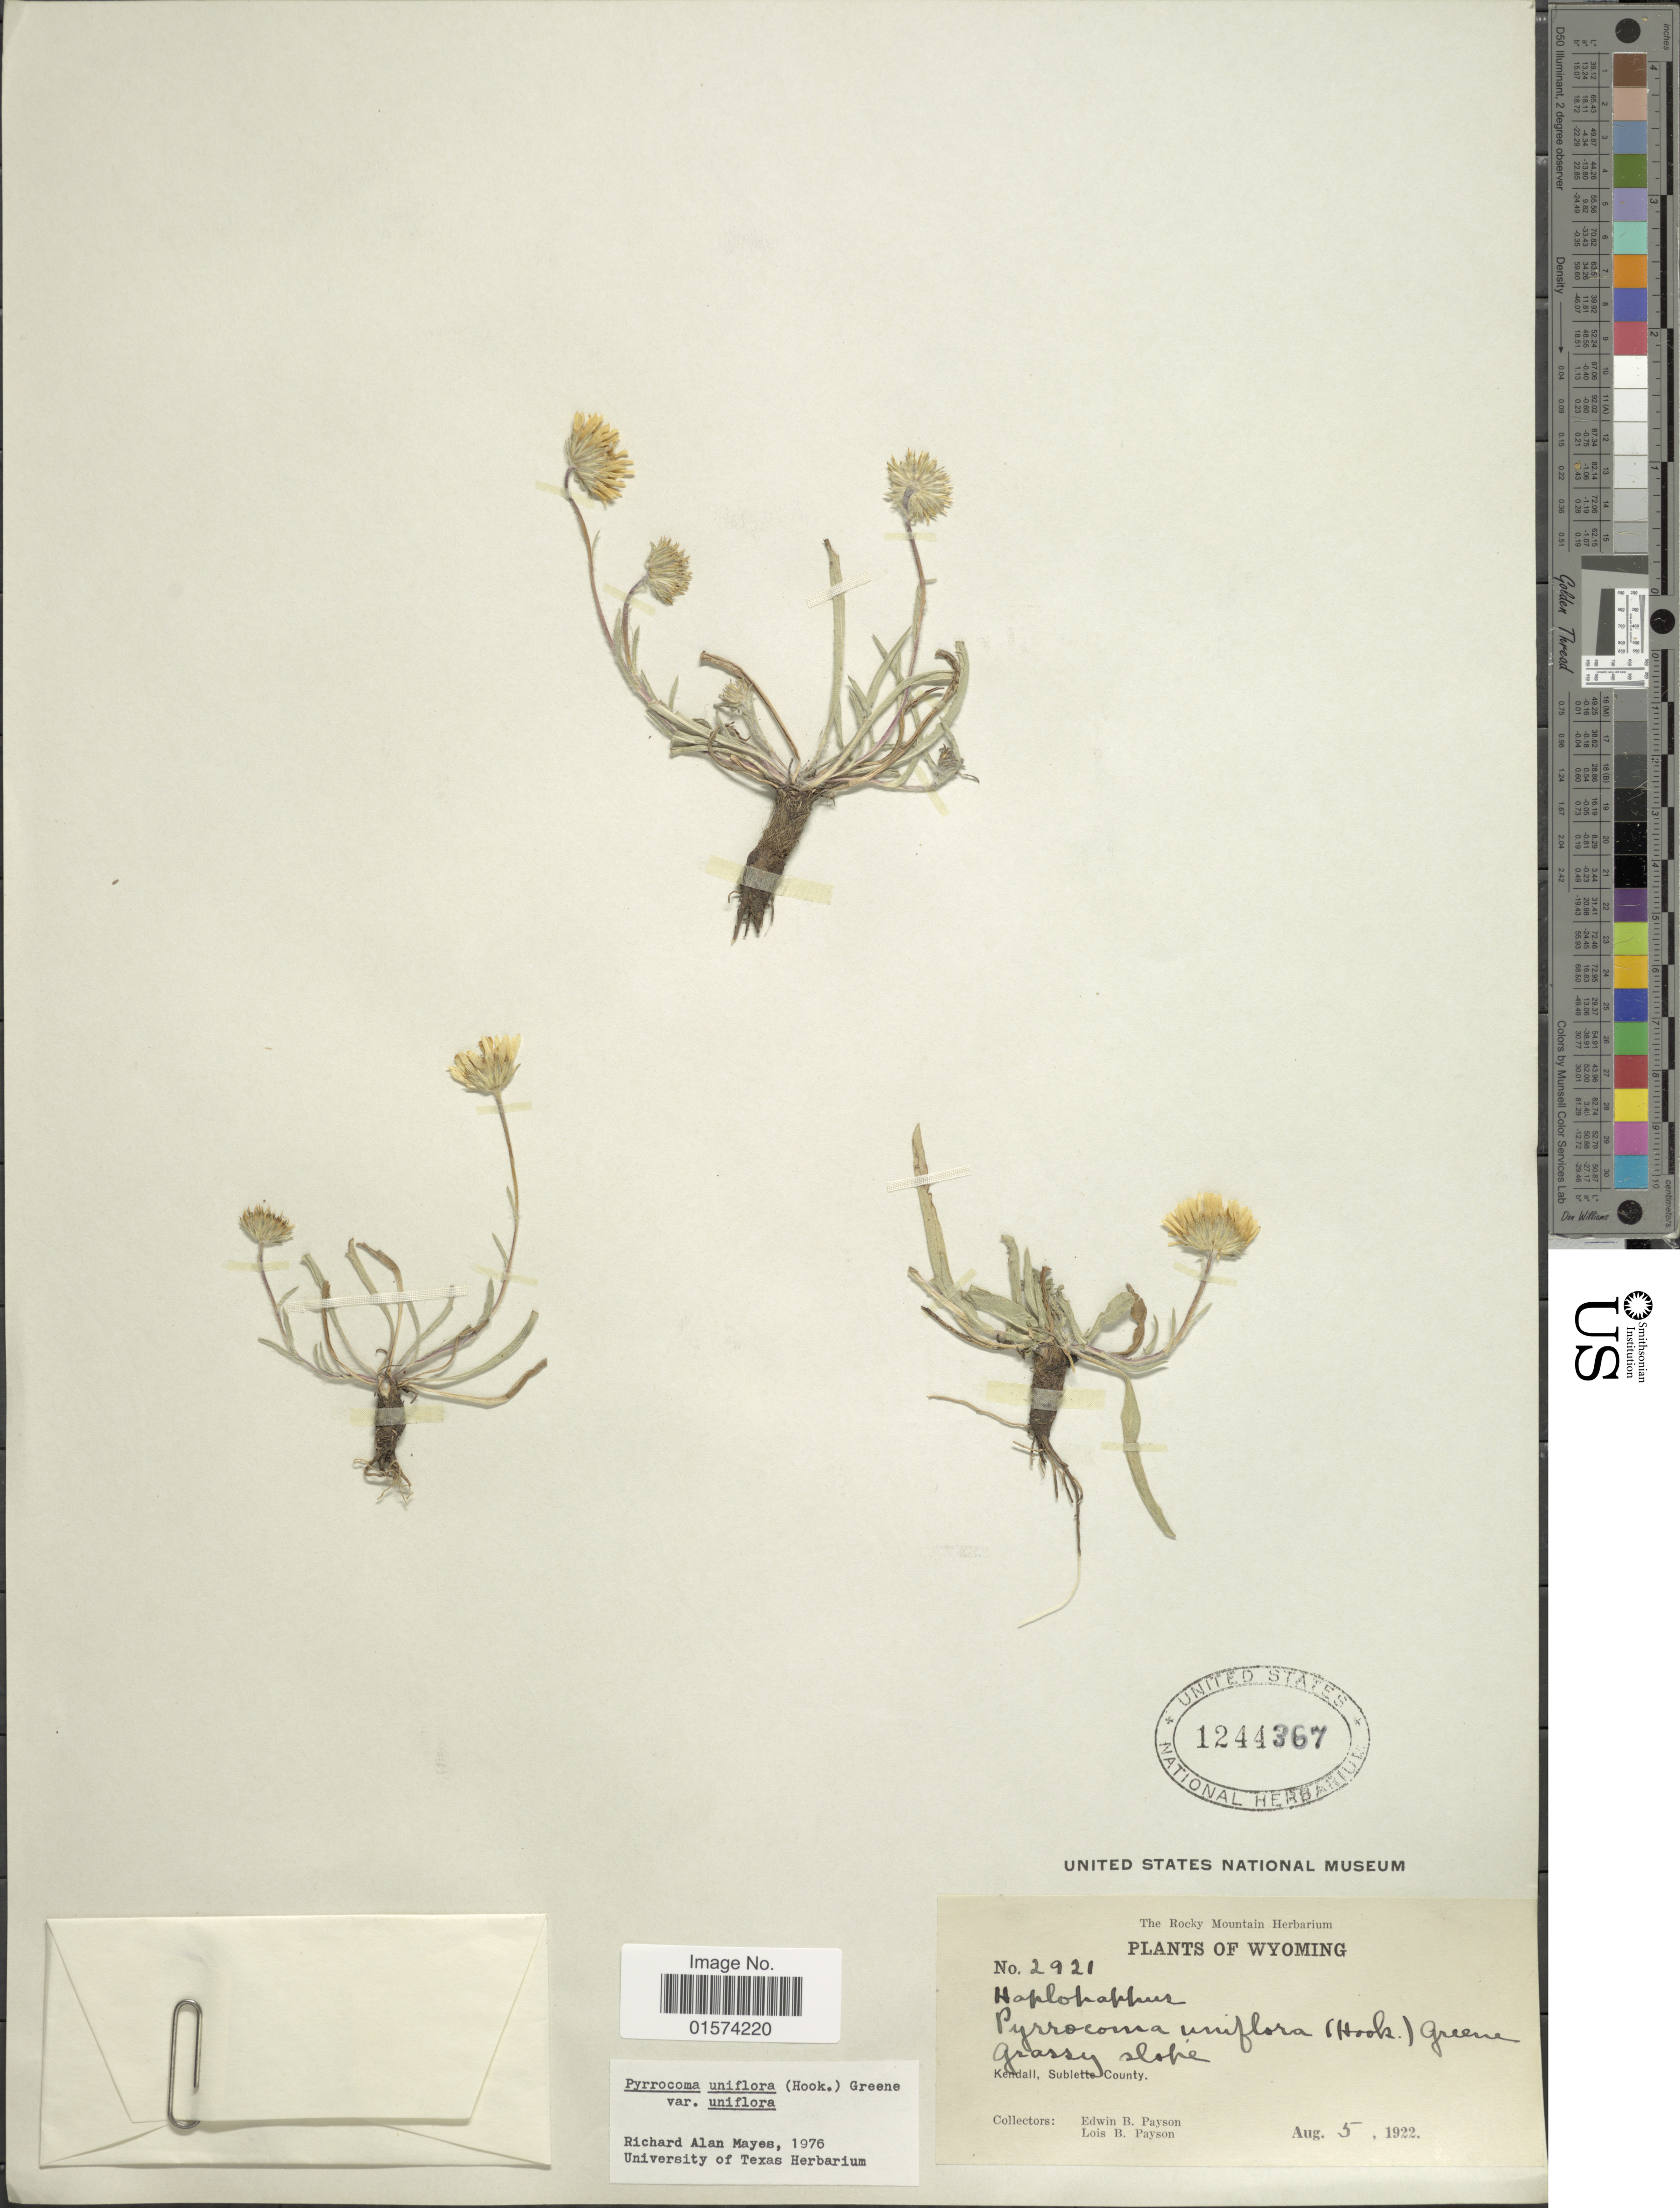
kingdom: Plantae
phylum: Tracheophyta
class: Magnoliopsida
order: Asterales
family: Asteraceae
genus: Pyrrocoma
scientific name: Pyrrocoma uniflora var. uniflora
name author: (Hook.) Greene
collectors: E. B. Payson & L. Payson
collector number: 2921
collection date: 1922-08-05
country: United States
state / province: Wyoming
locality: Grassy slope, Kendall, Sublette County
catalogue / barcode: US 1244367